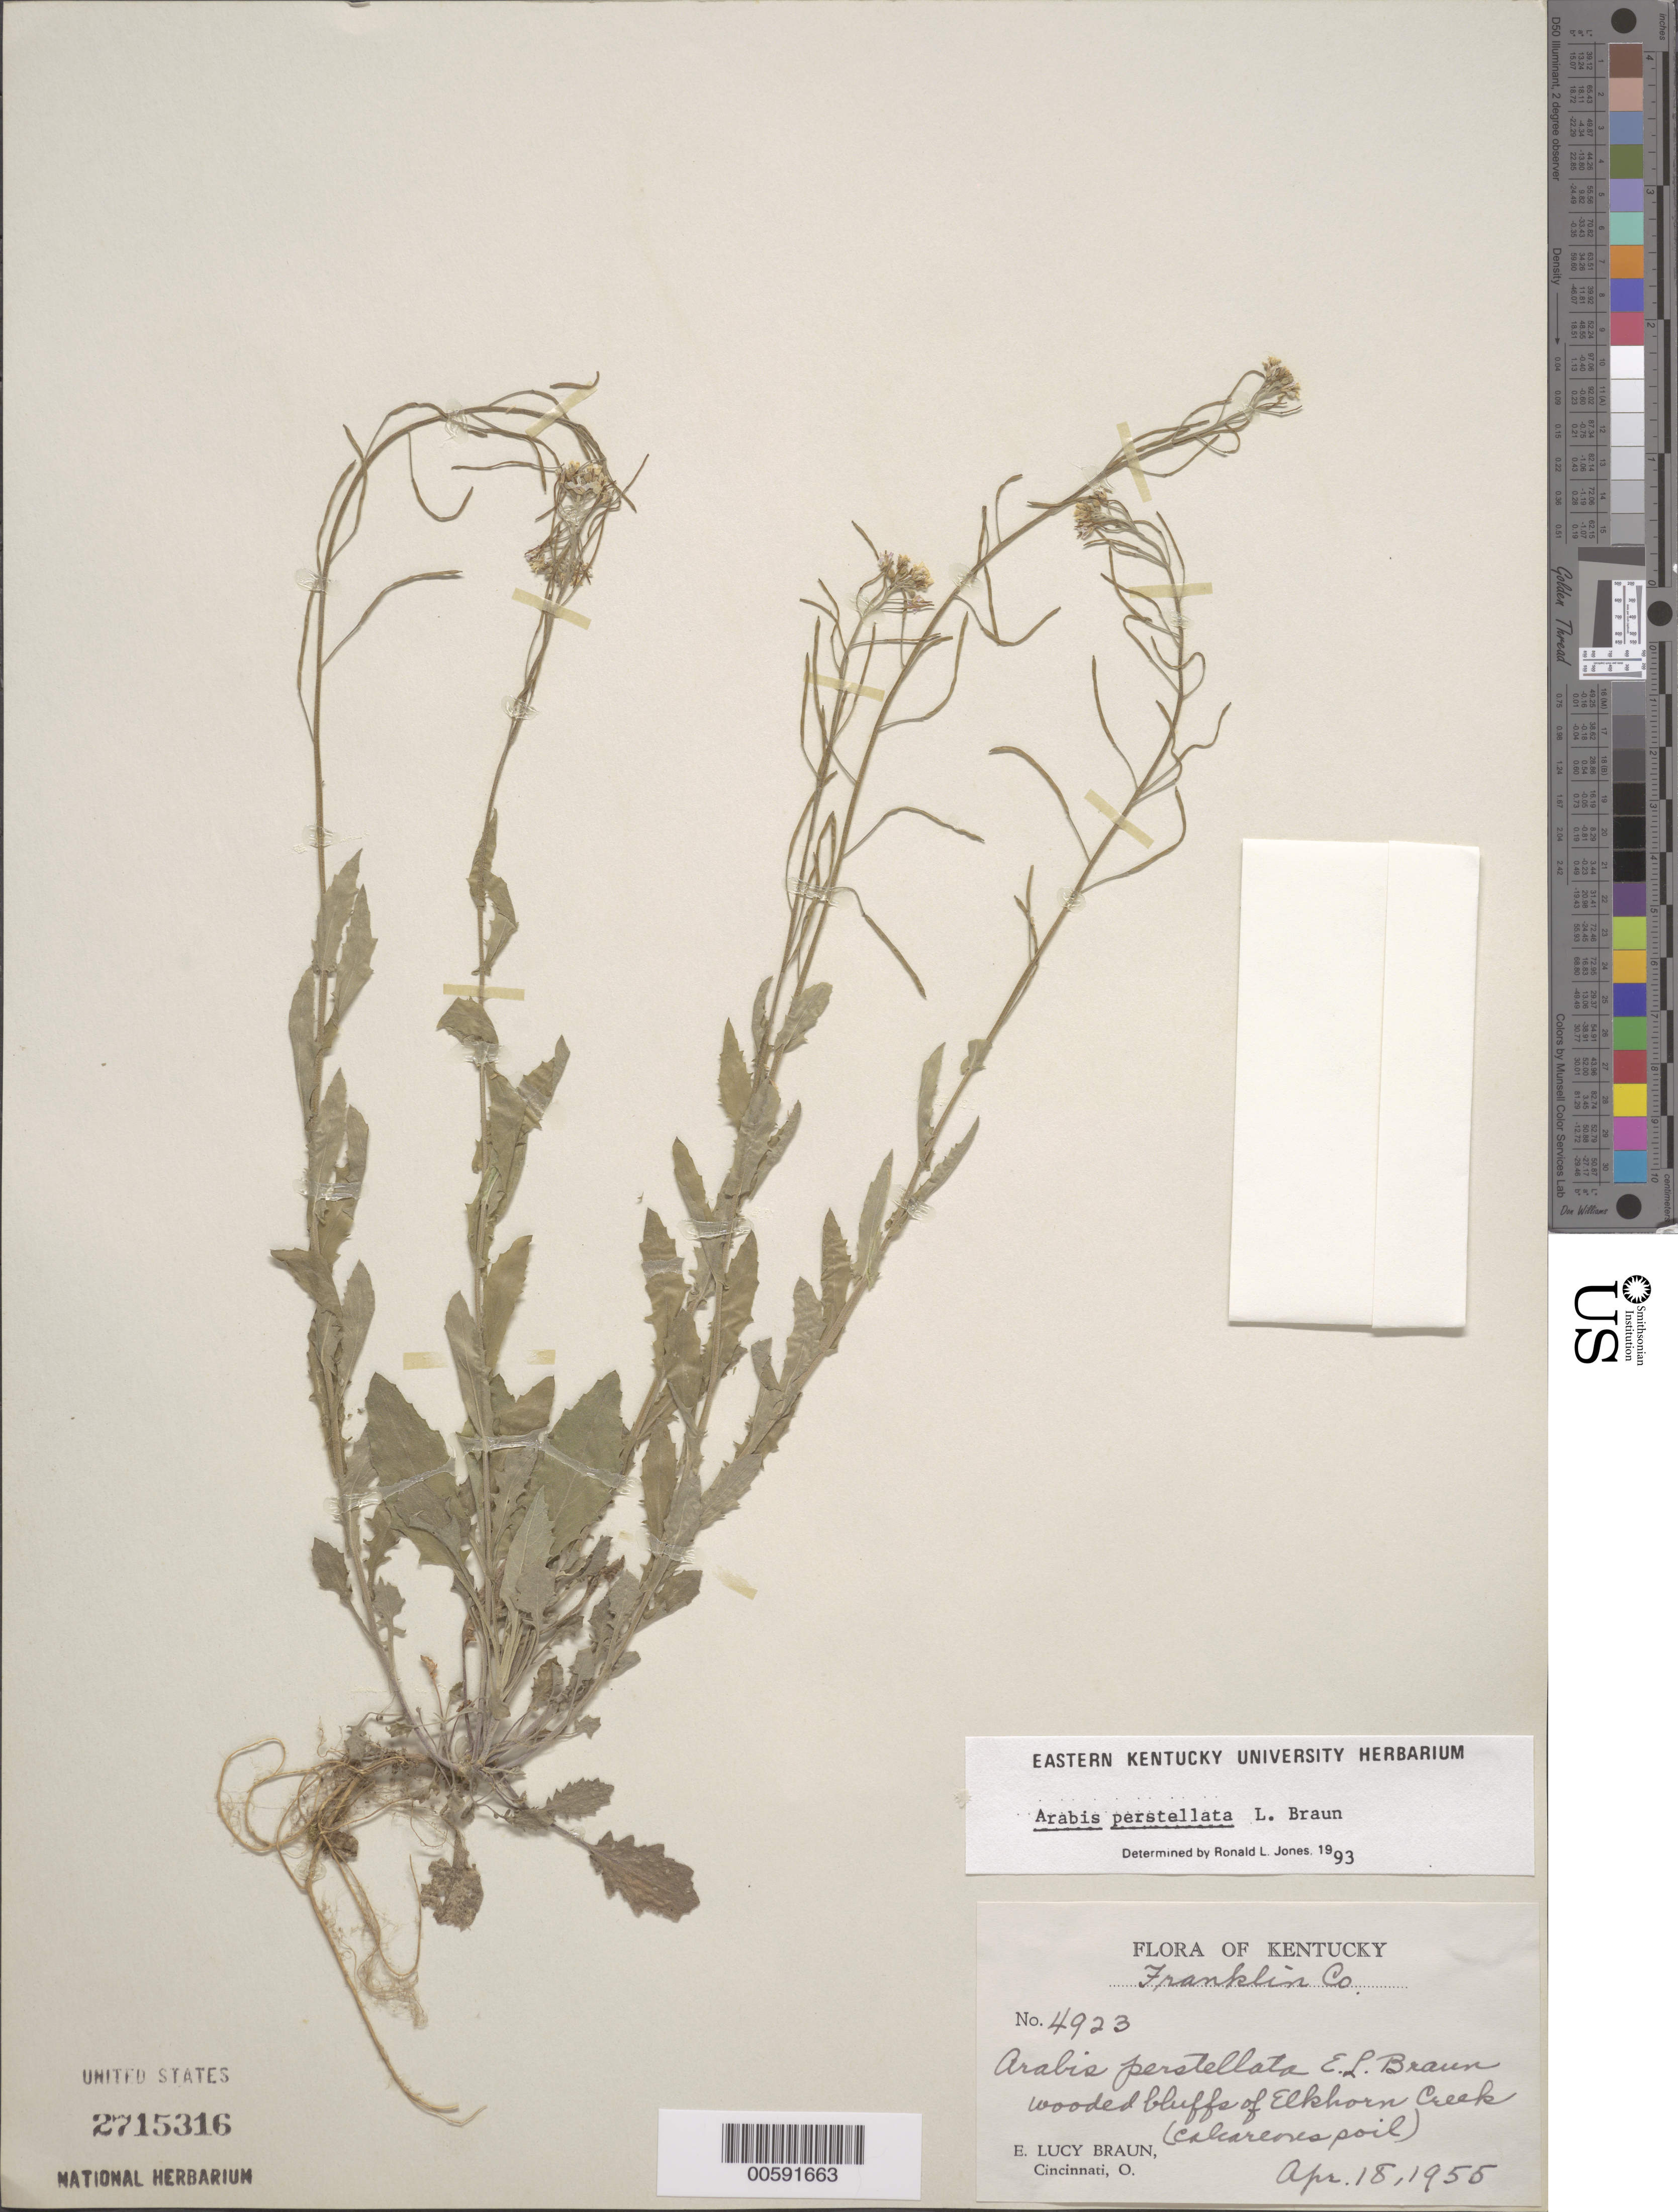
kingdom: Plantae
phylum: Tracheophyta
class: Magnoliopsida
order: Brassicales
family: Brassicaceae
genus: Arabis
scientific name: Arabis perstellata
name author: E.L. Braun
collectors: E. L. Braun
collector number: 4923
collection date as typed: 18 Apr 1955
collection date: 1955-04-18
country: United States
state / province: Kentucky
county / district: Franklin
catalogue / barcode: US 2715316